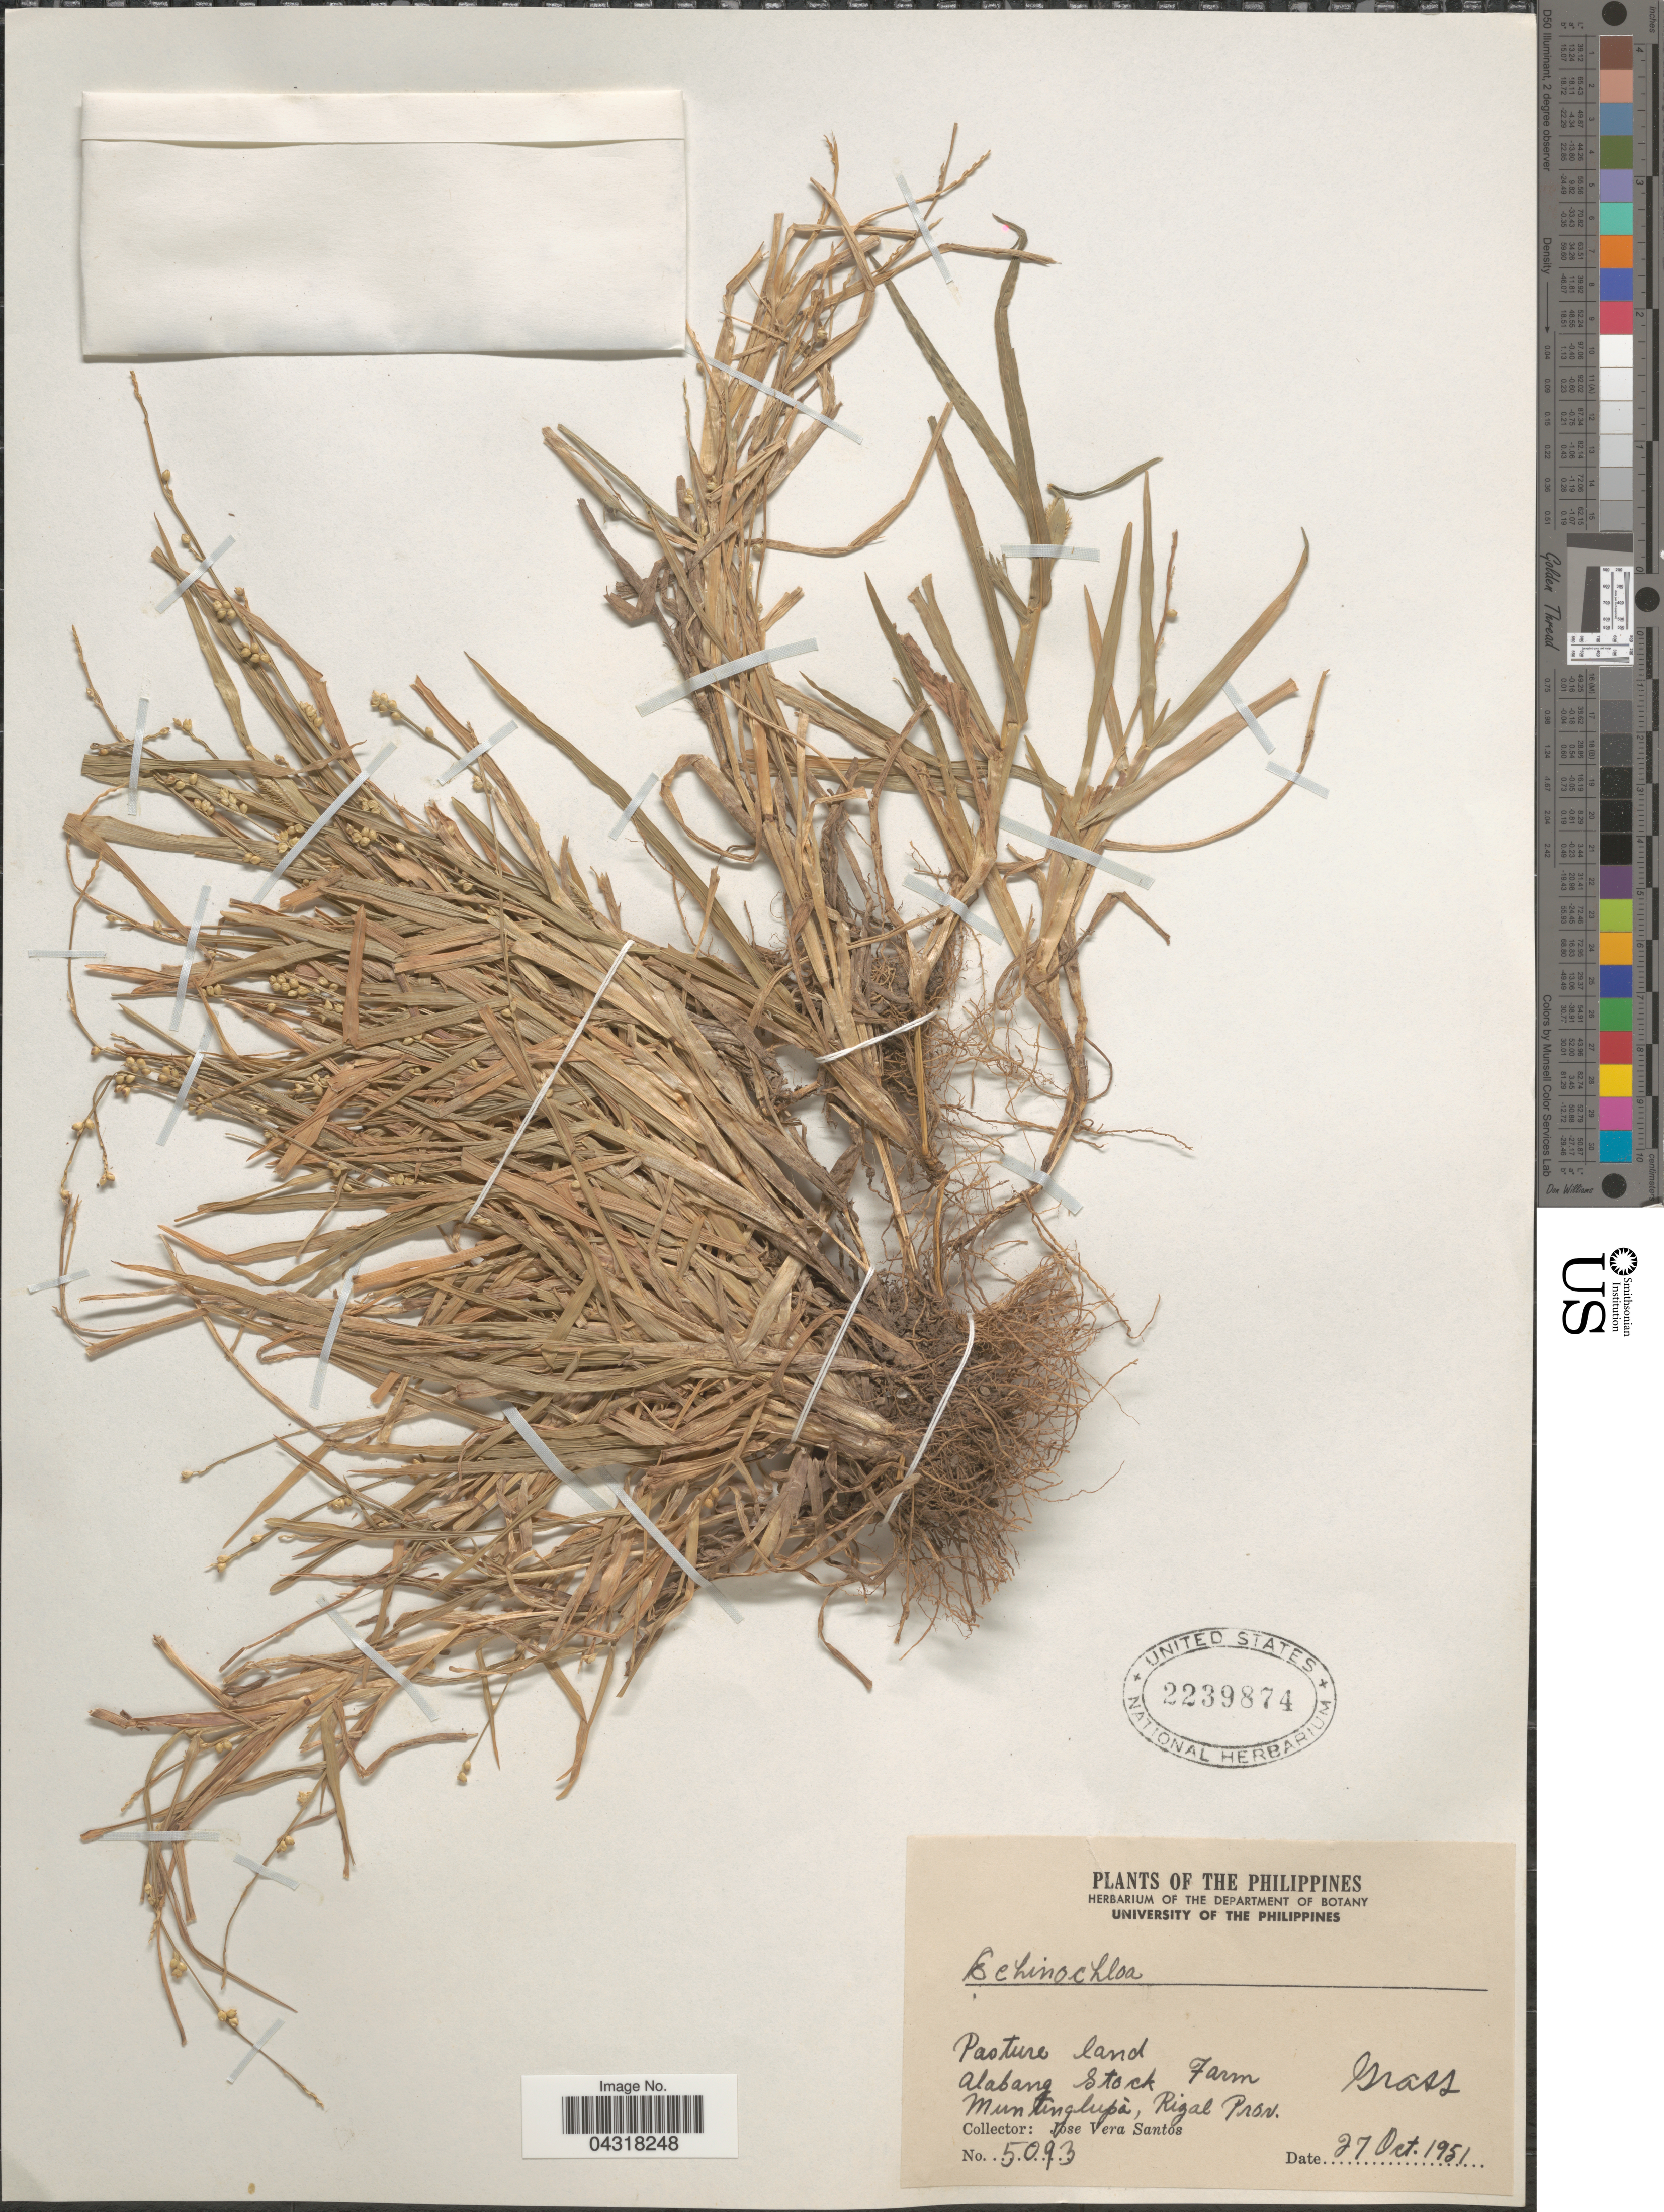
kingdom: Plantae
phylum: Tracheophyta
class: Liliopsida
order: Poales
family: Poaceae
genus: Echinochloa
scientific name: Echinochloa sp.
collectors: J. Santos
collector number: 5093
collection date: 1951-10-27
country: Philippines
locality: Pasture land. Alabang stock Farm. Muntinlupa, Rizal Prov. Grass.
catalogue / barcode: US 2239874